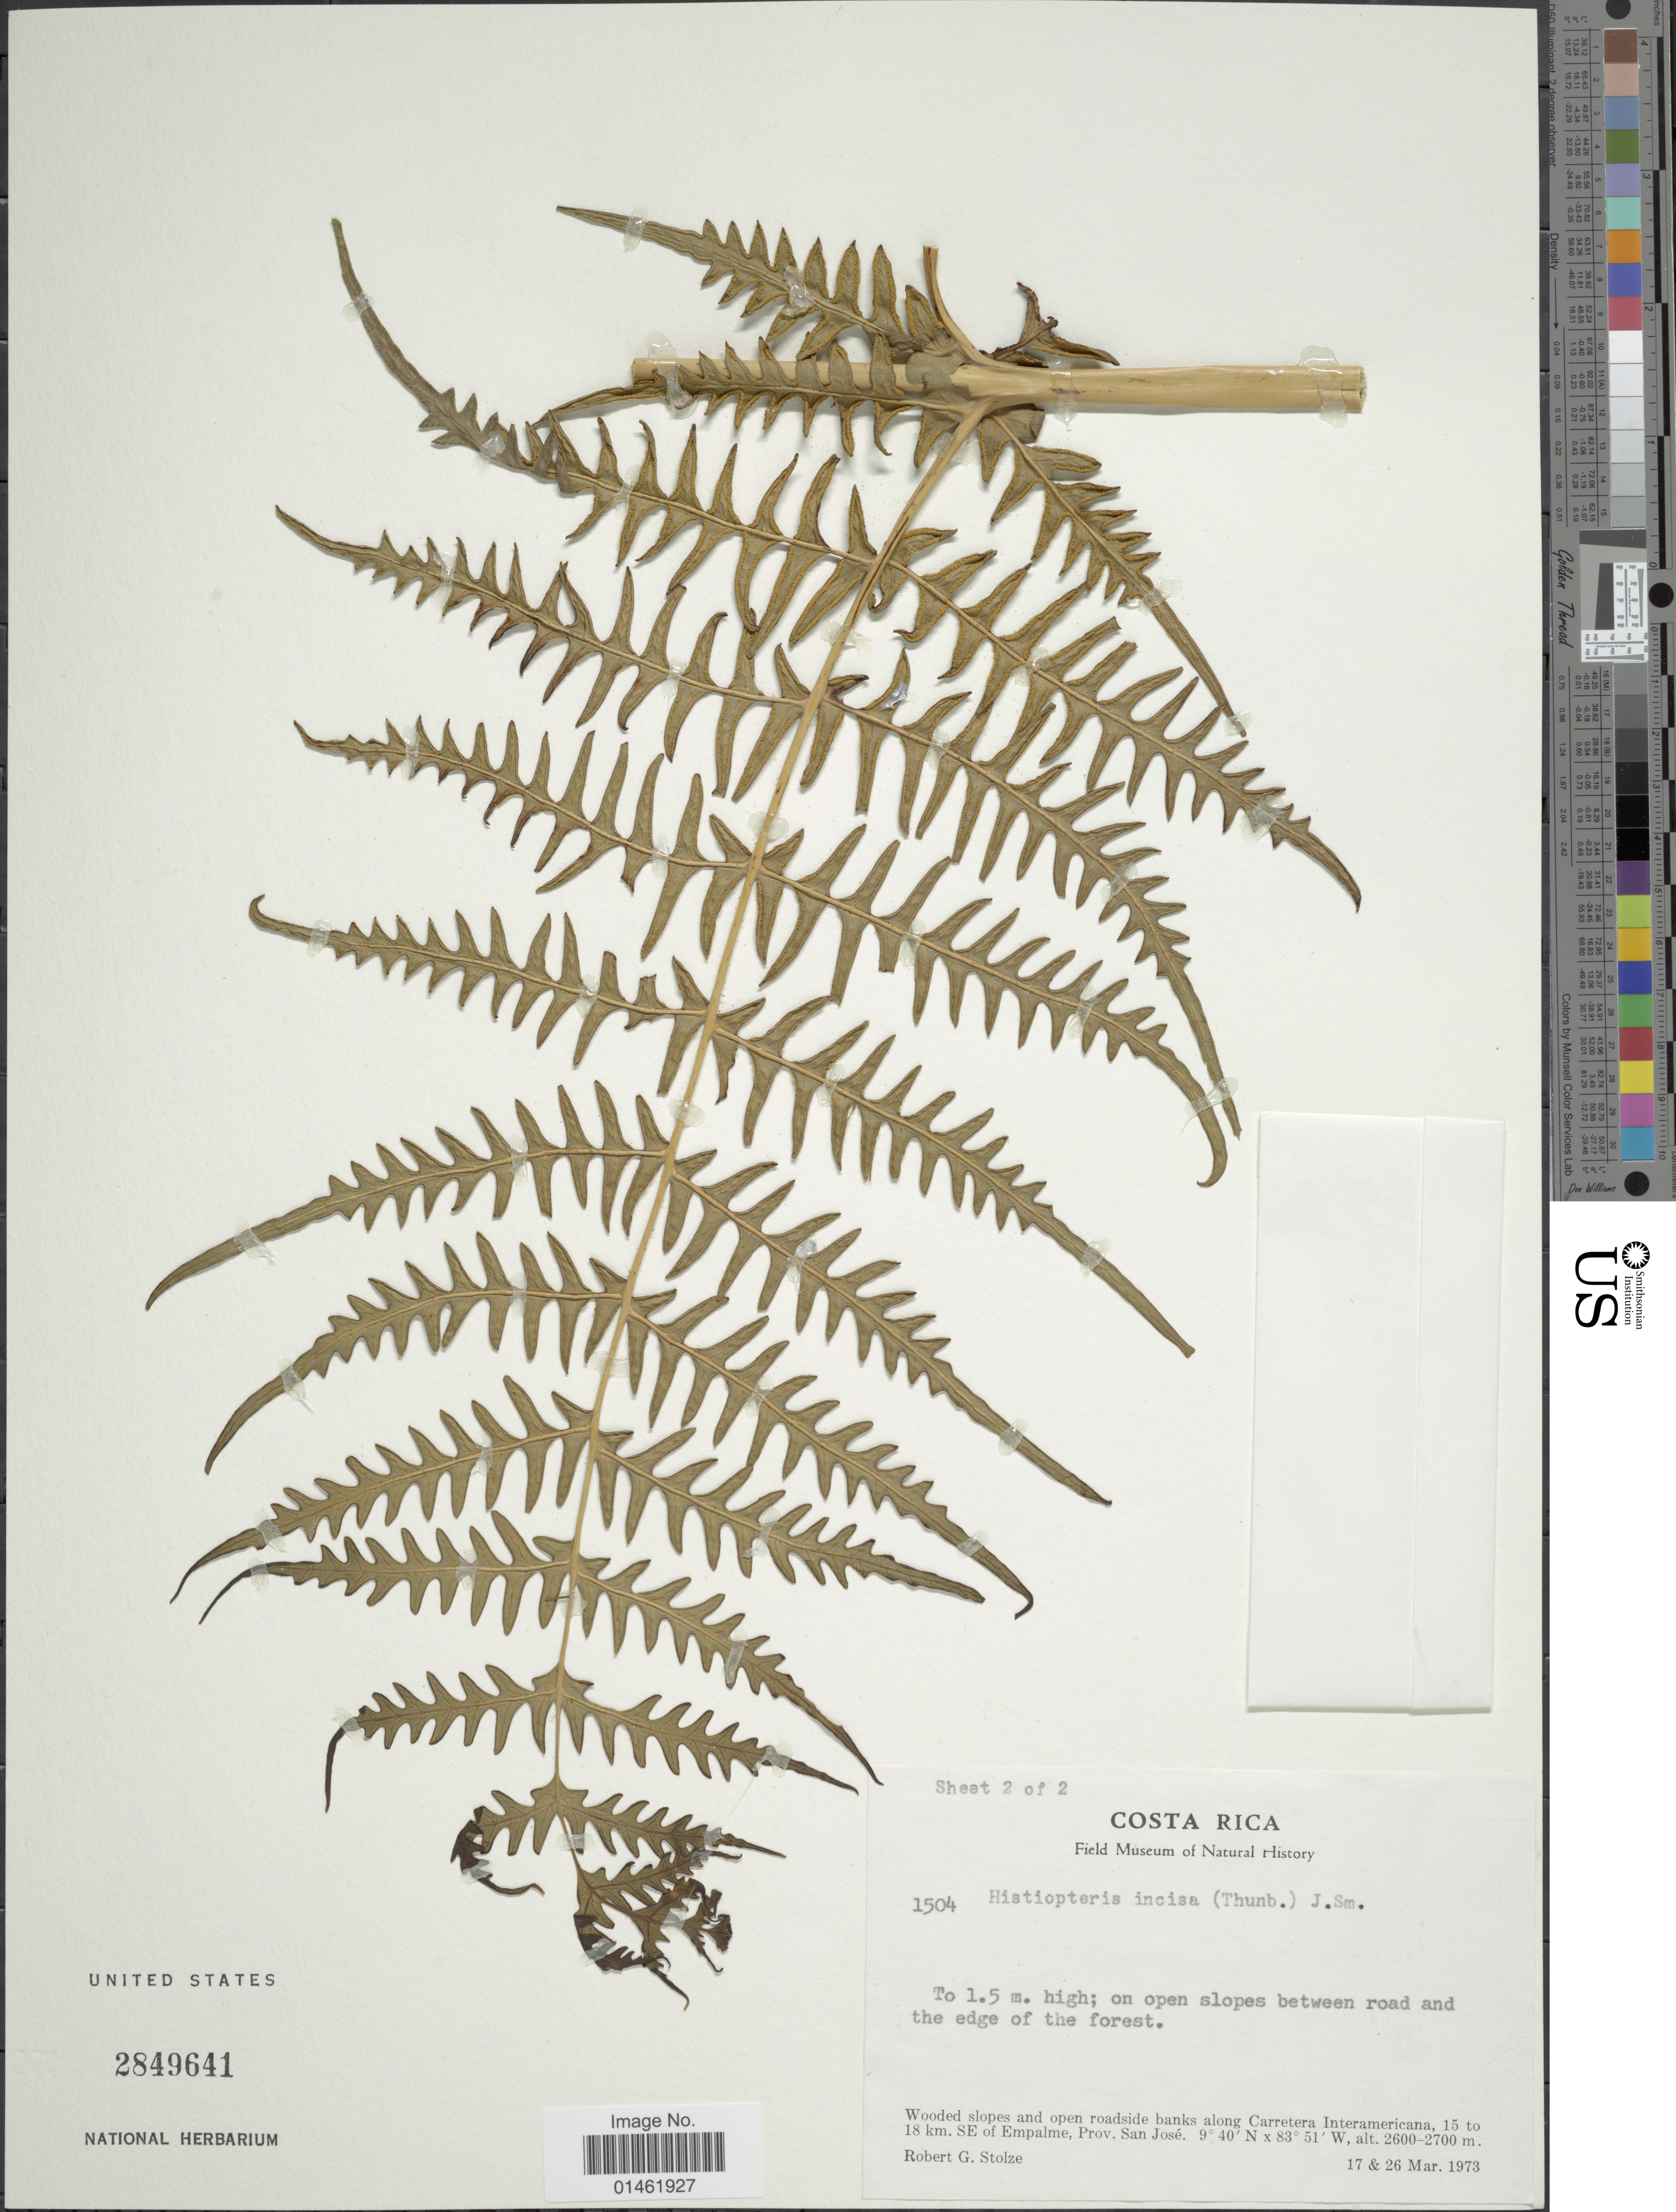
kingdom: Plantae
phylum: Tracheophyta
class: Polypodiopsida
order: Polypodiales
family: Dennstaedtiaceae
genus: Histiopteris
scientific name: Histiopteris incisa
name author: (Thunb.) J. Sm.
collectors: R. G. Stolze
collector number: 1504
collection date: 1973-03-17/1973-03-26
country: Costa Rica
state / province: San José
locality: Costa Rica, Wooded slopes and open roadside banks along Carretera Interamericana, 15 to 18km SE of Empalme, prov. San José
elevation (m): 2600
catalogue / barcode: US 2849641